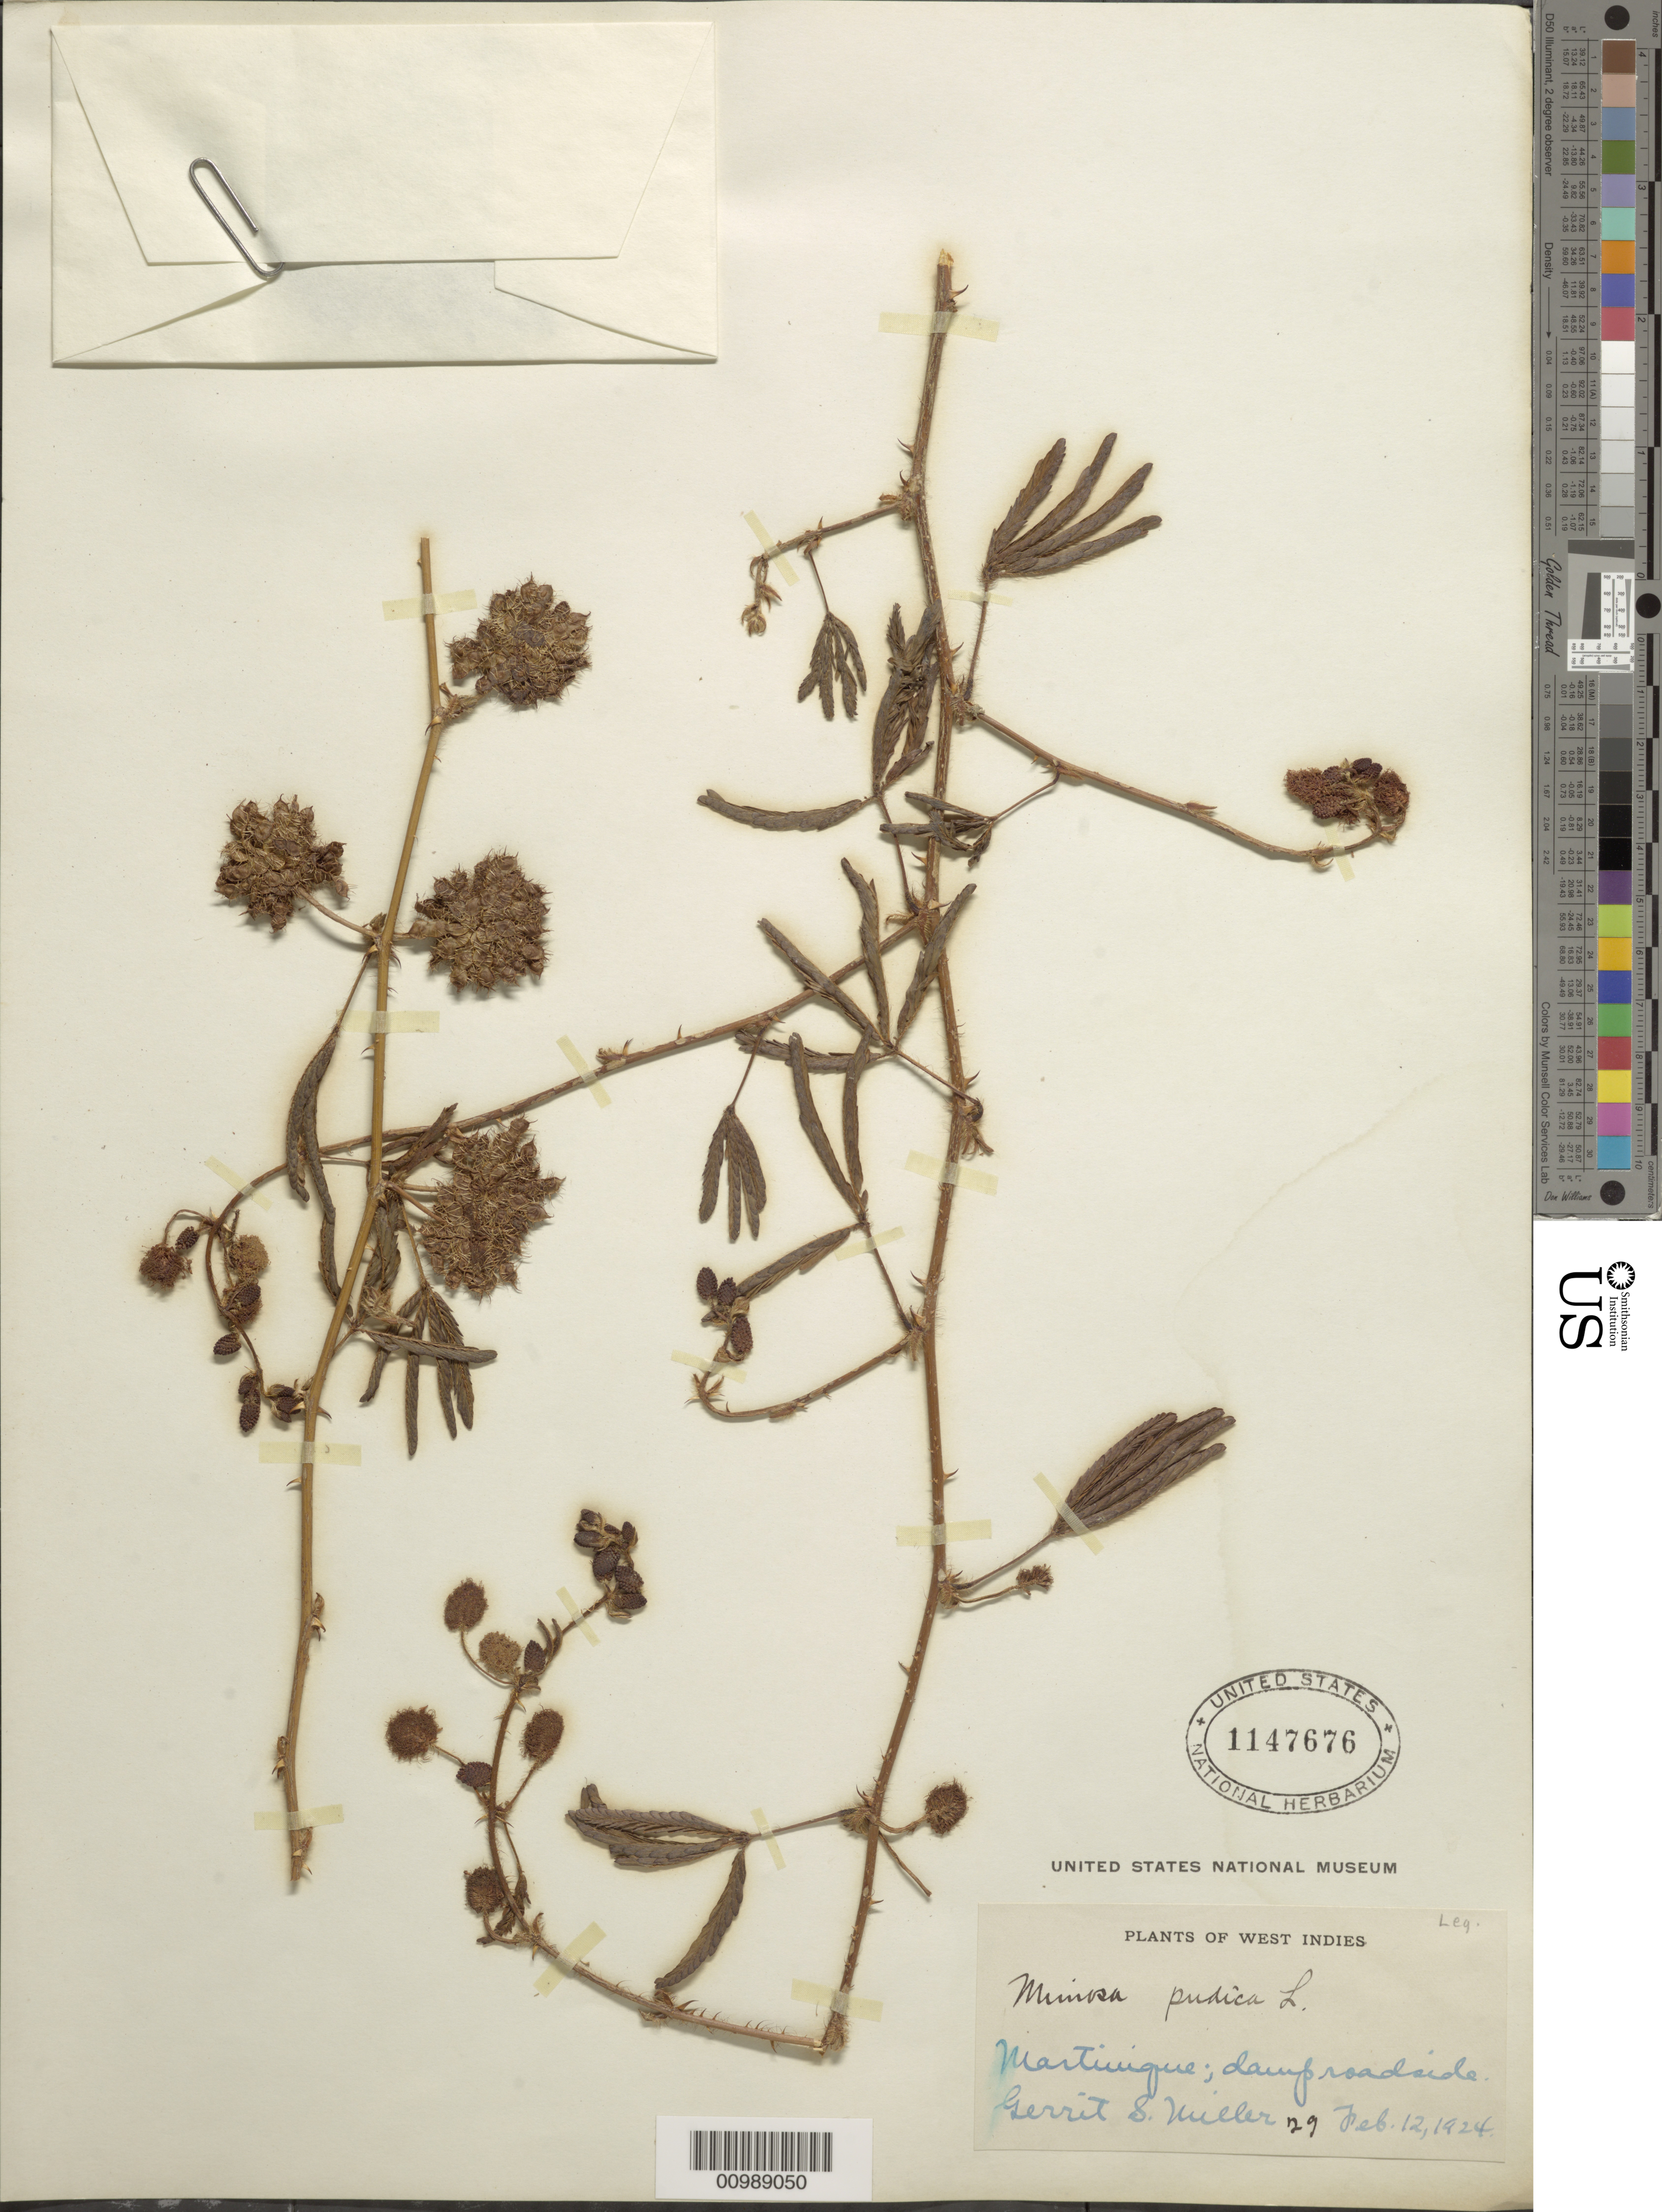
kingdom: Plantae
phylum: Tracheophyta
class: Magnoliopsida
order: Fabales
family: Fabaceae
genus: Mimosa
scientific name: Mimosa pudica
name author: L.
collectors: G. S. Miller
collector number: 29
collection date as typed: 12 Feb 1924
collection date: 1924-02-12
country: Martinique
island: Martinique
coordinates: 0 N, 0 E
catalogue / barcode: US 1147676